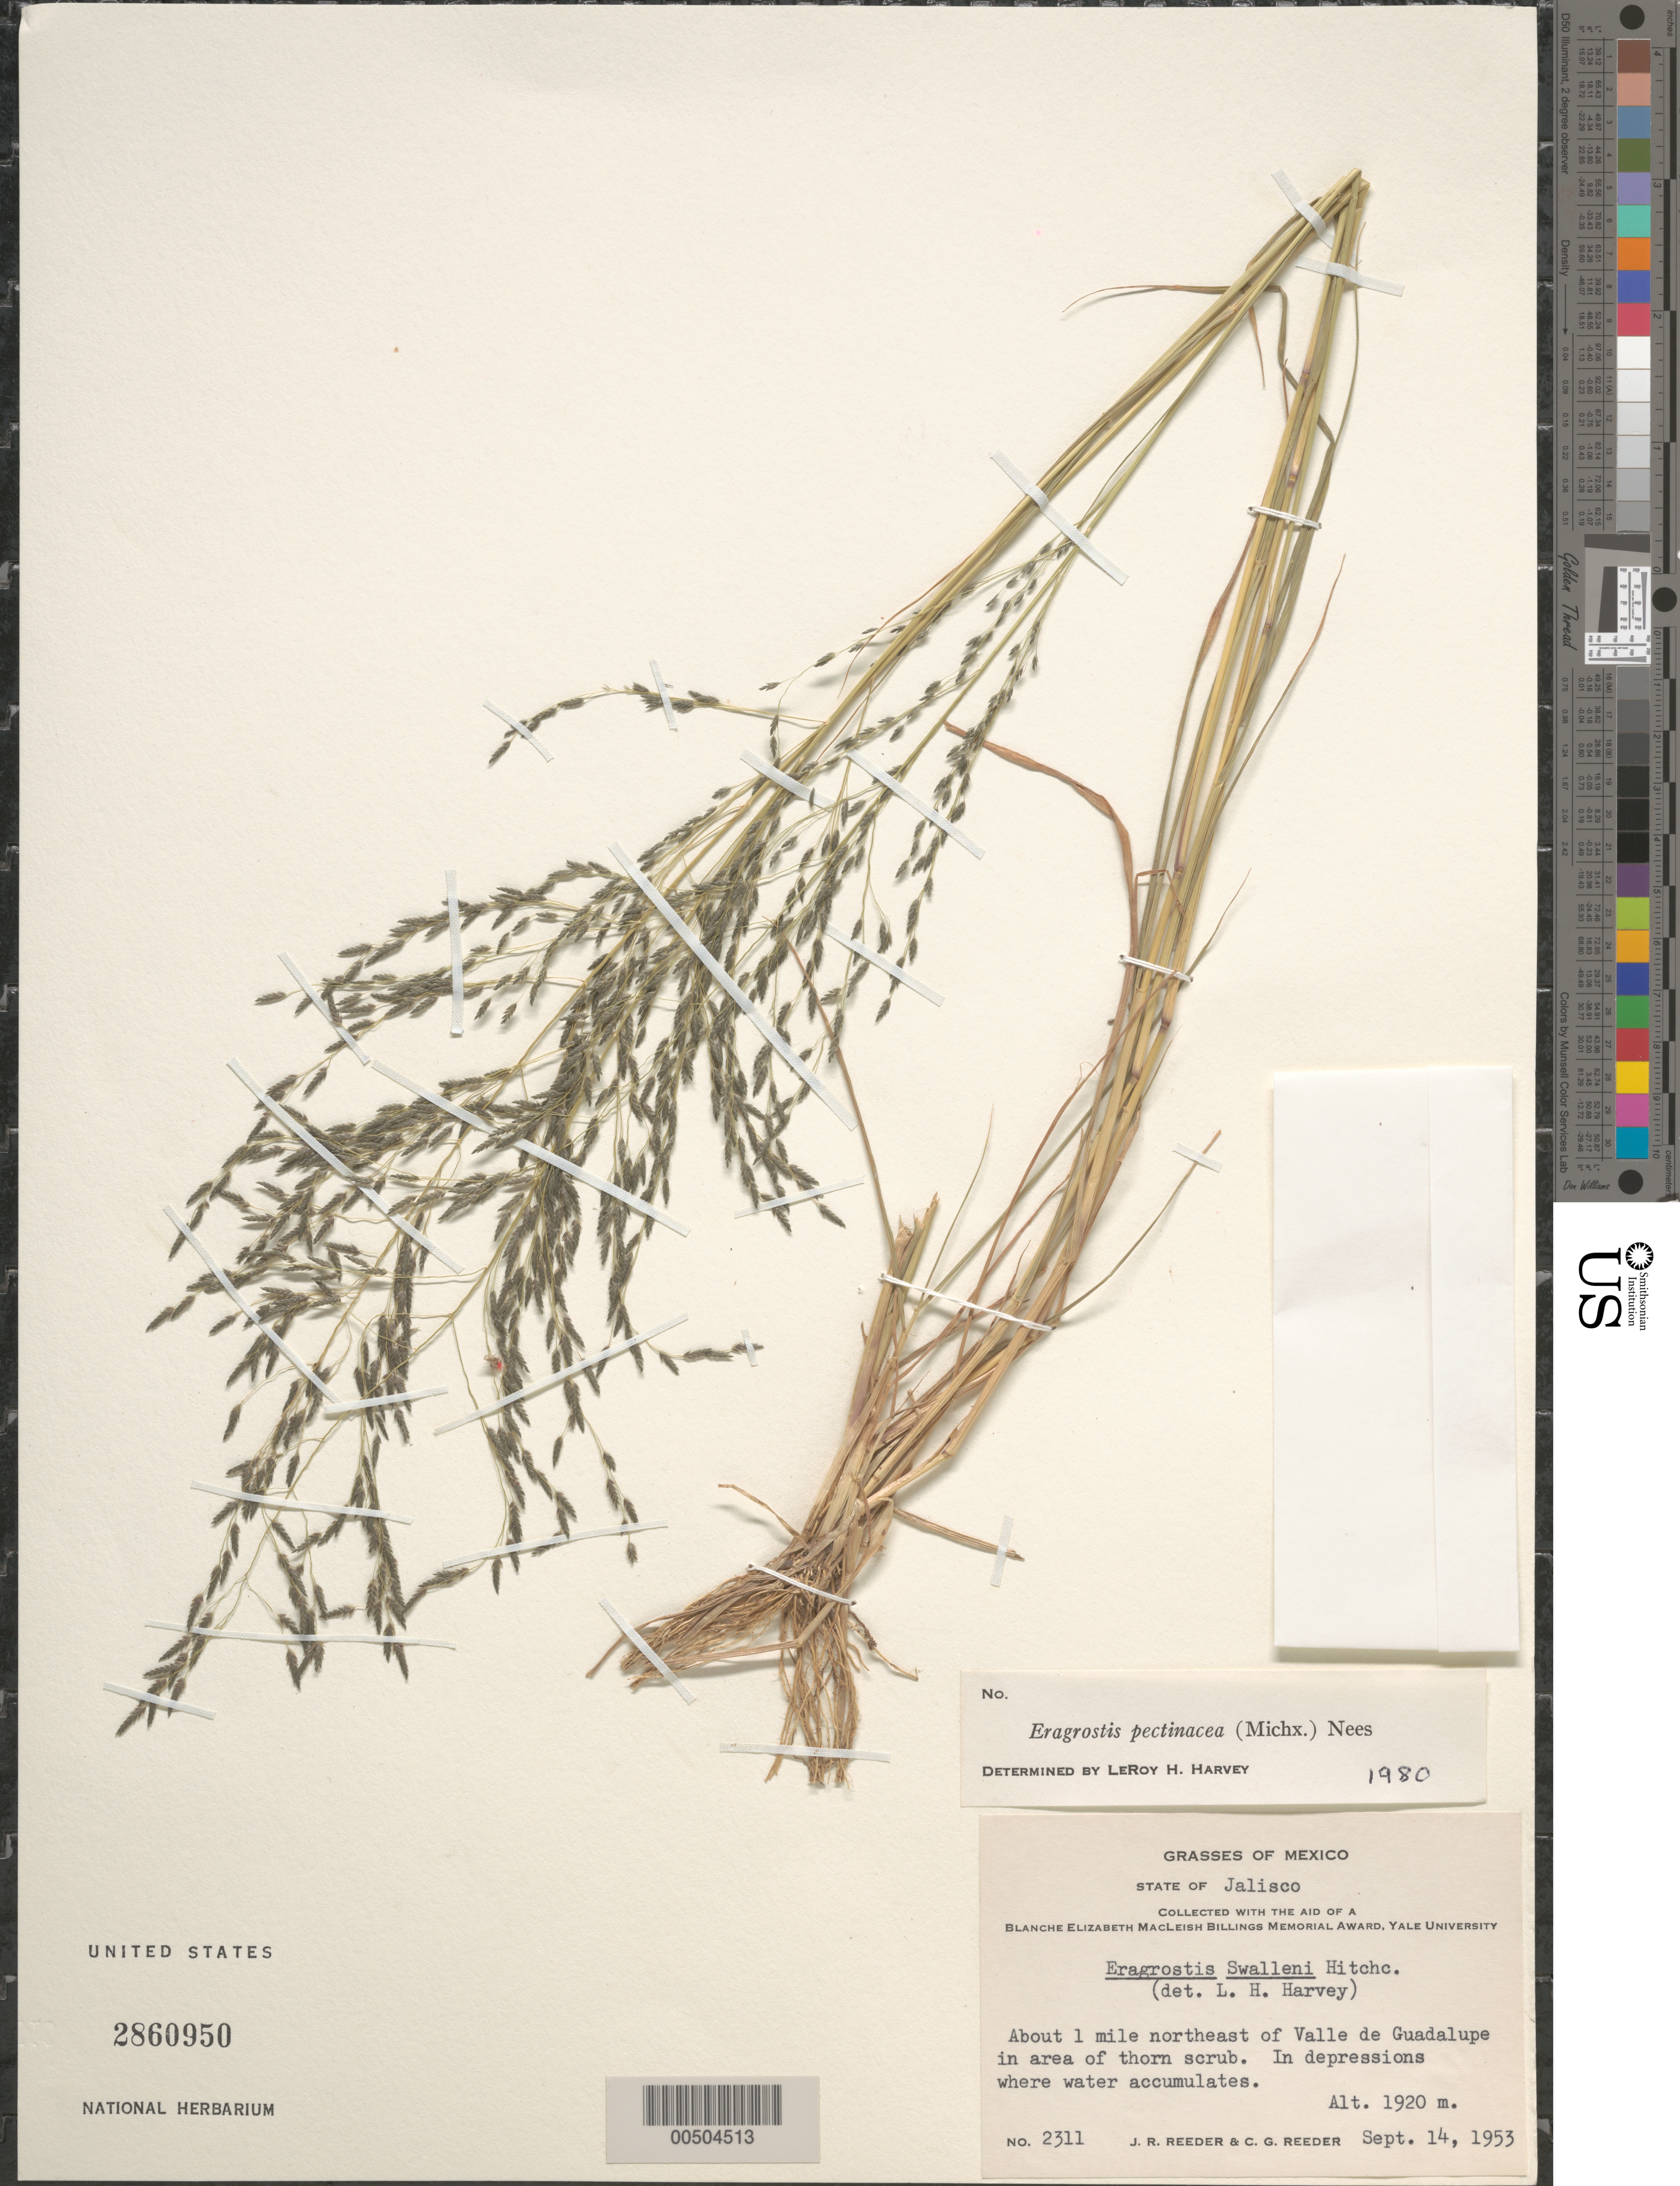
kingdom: Plantae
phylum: Tracheophyta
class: Liliopsida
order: Poales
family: Poaceae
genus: Eragrostis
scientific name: Eragrostis pectinacea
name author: (Michx.) Nees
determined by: Harvey, L. H.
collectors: J. R. Reeder & C. G. Reeder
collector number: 2311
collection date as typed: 14 Sep 1953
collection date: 1953-09-14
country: Mexico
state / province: Jalisco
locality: About 1 mi NE of Valle de Guadalupe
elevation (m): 1920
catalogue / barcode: US 2860950